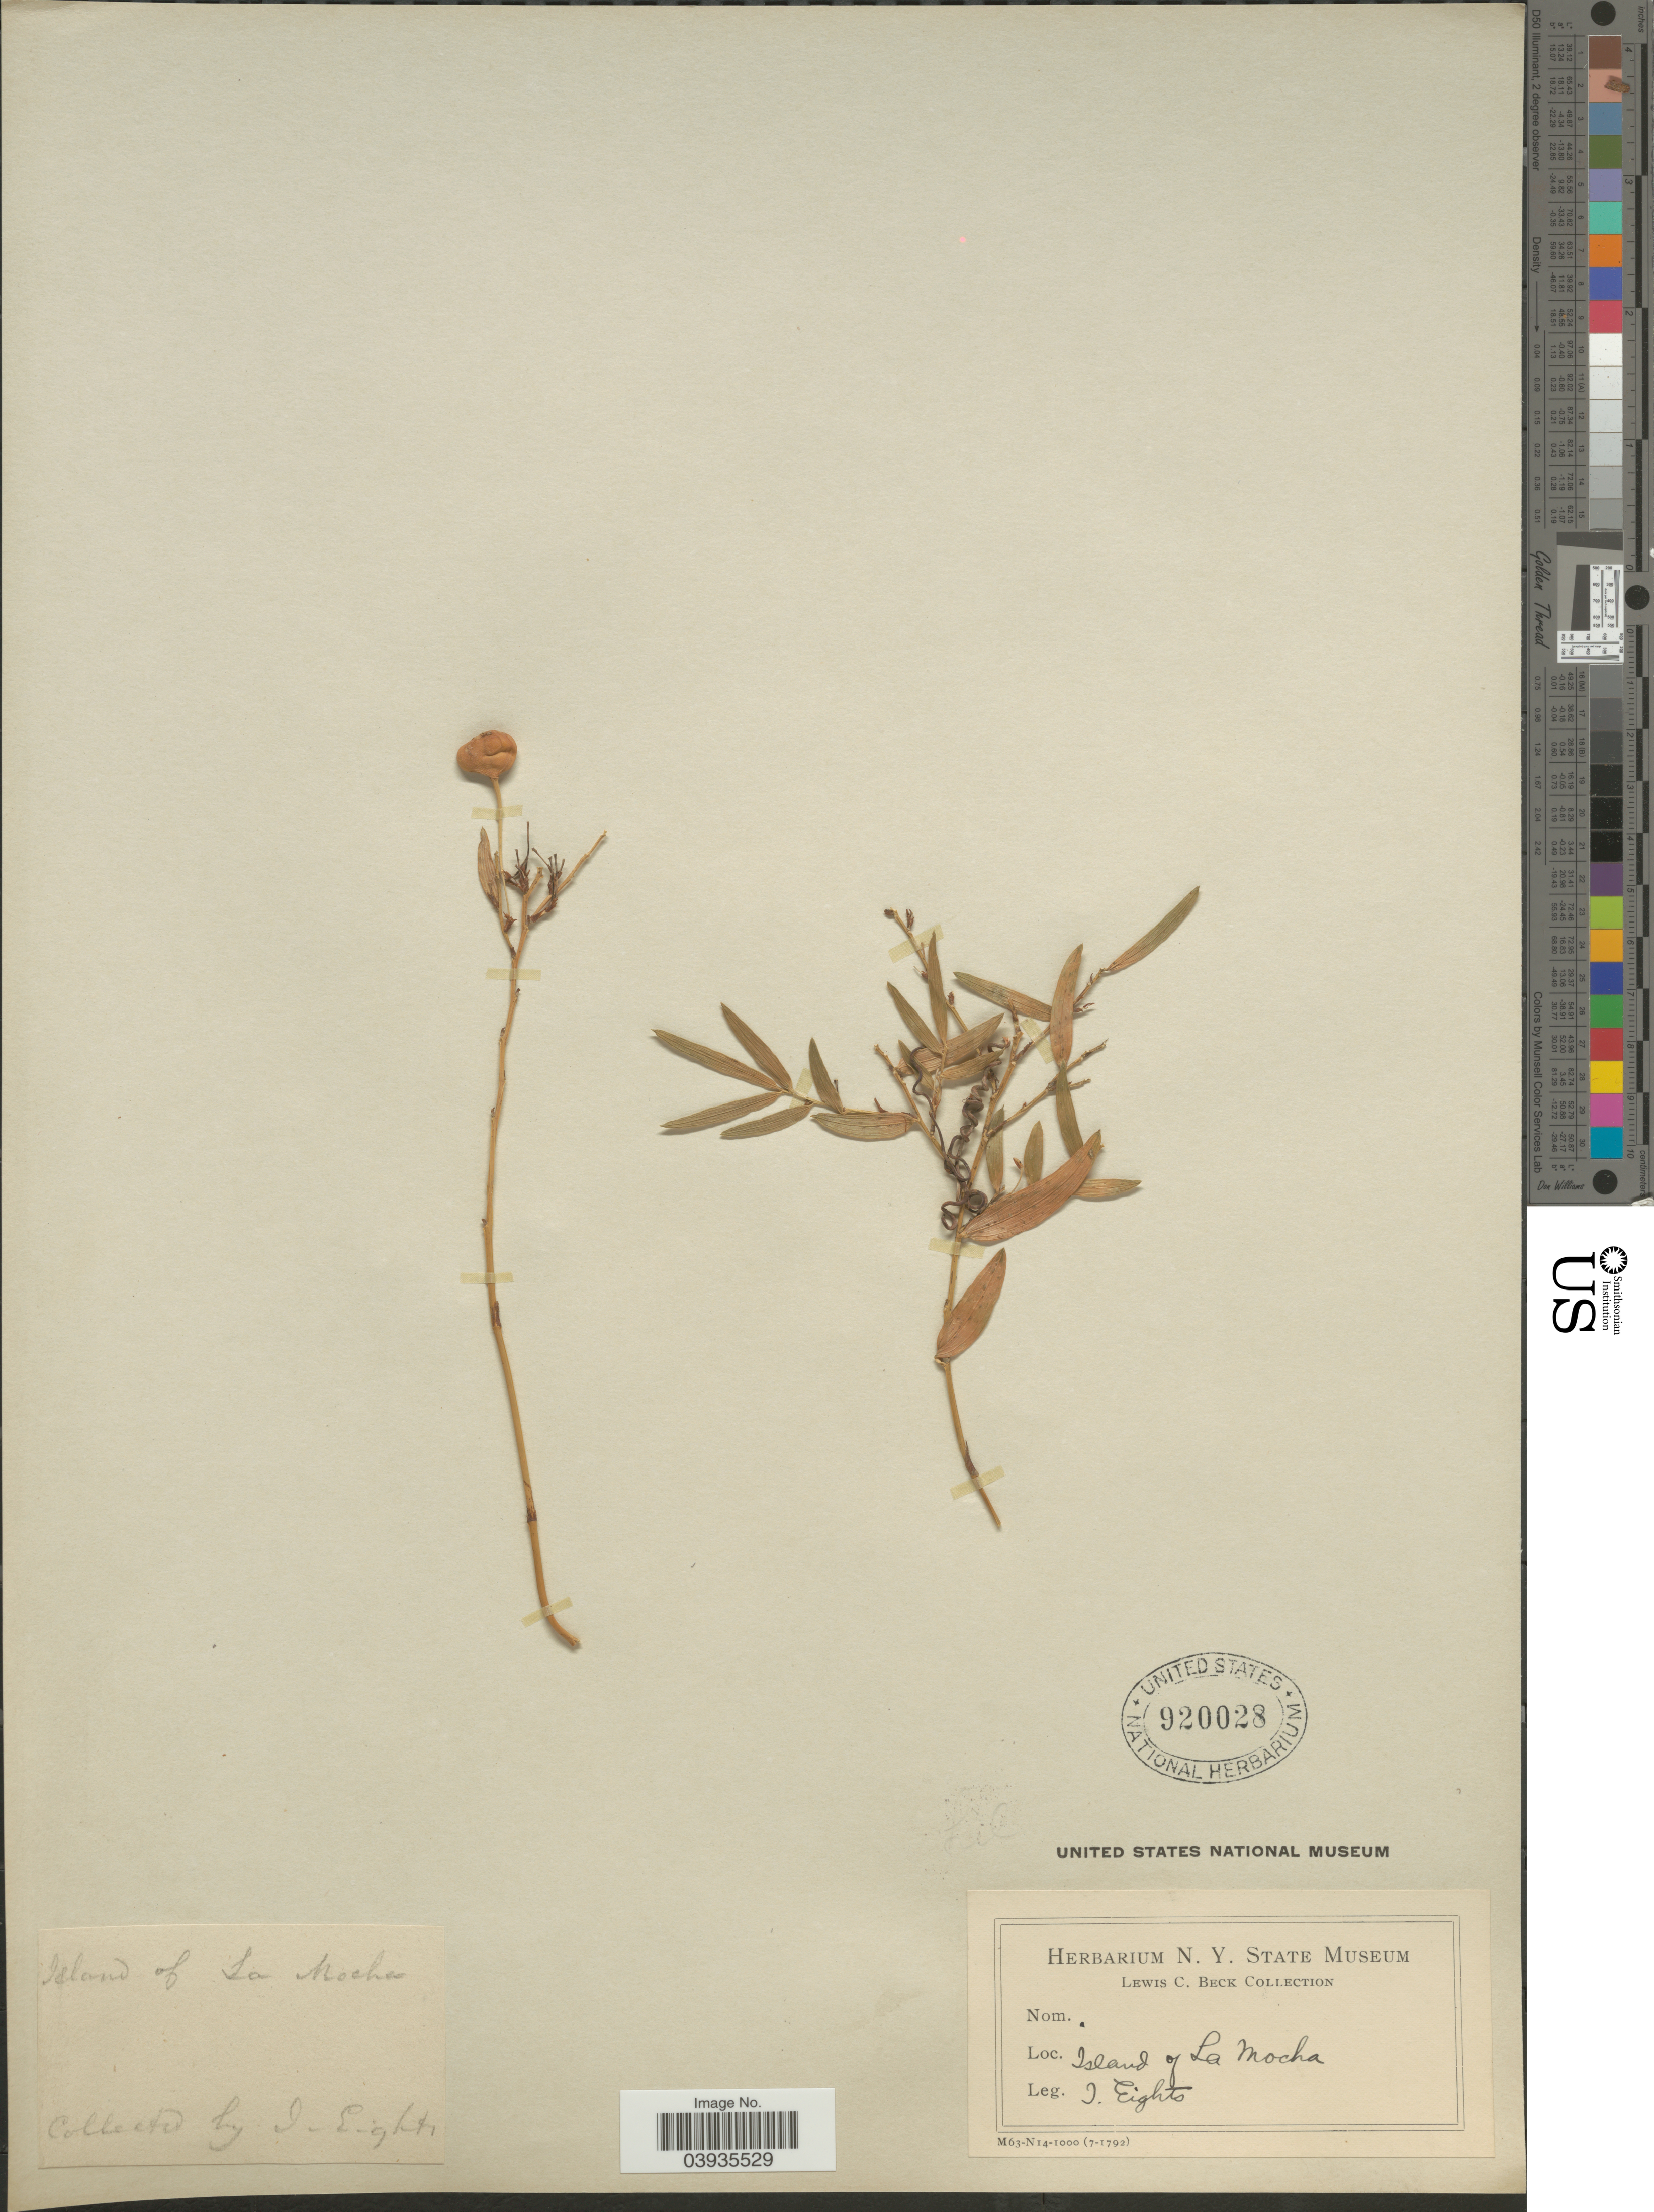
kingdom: Plantae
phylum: Tracheophyta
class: Liliopsida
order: Liliales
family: Alstroemeriaceae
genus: Luzuriaga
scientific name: Luzuriaga sp.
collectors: I. Eights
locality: Island of La Mocha.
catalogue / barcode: US 920028